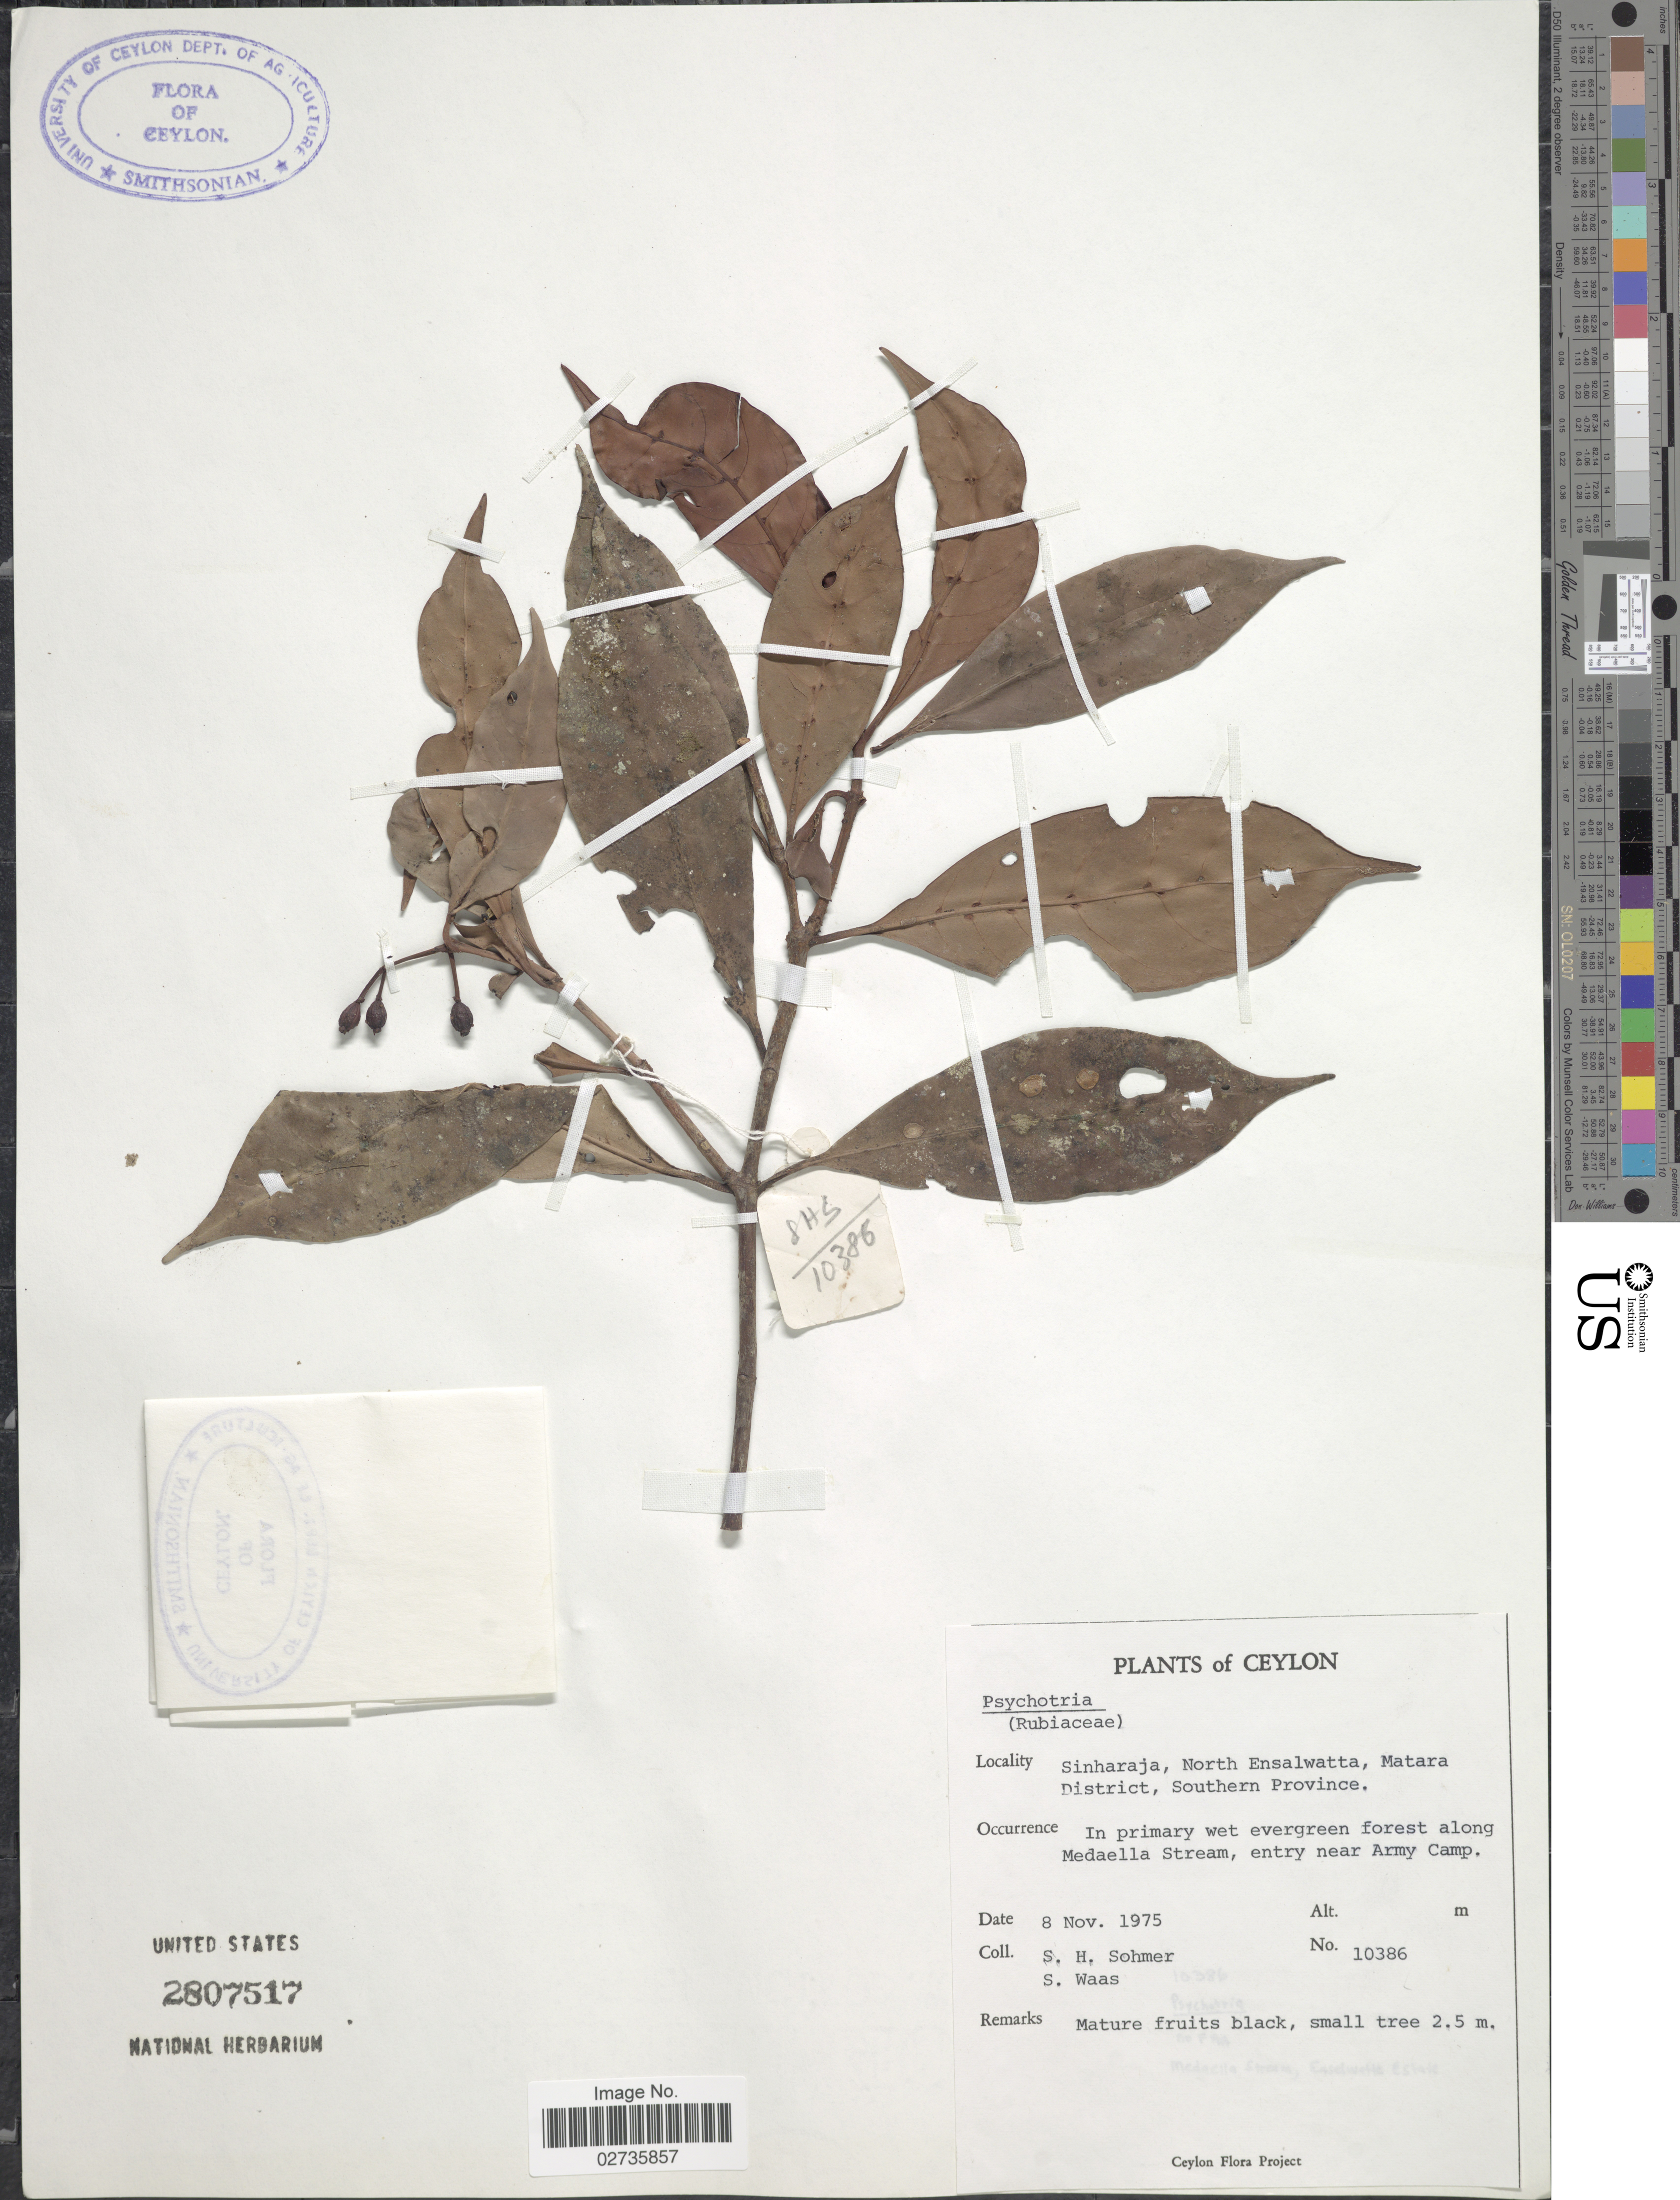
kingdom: Plantae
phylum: Tracheophyta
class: Magnoliopsida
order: Gentianales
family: Rubiaceae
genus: Psychotria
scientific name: Psychotria sp.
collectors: S. H. Sohmer & S. Waas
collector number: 10386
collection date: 1975-11-08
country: Sri Lanka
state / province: Southern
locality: Ceylon, Sinharaja, North Ensalwatta, Matara District; In primary wet evergreen forest along Medaella Stream, entry near Army Camp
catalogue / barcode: US 2807517